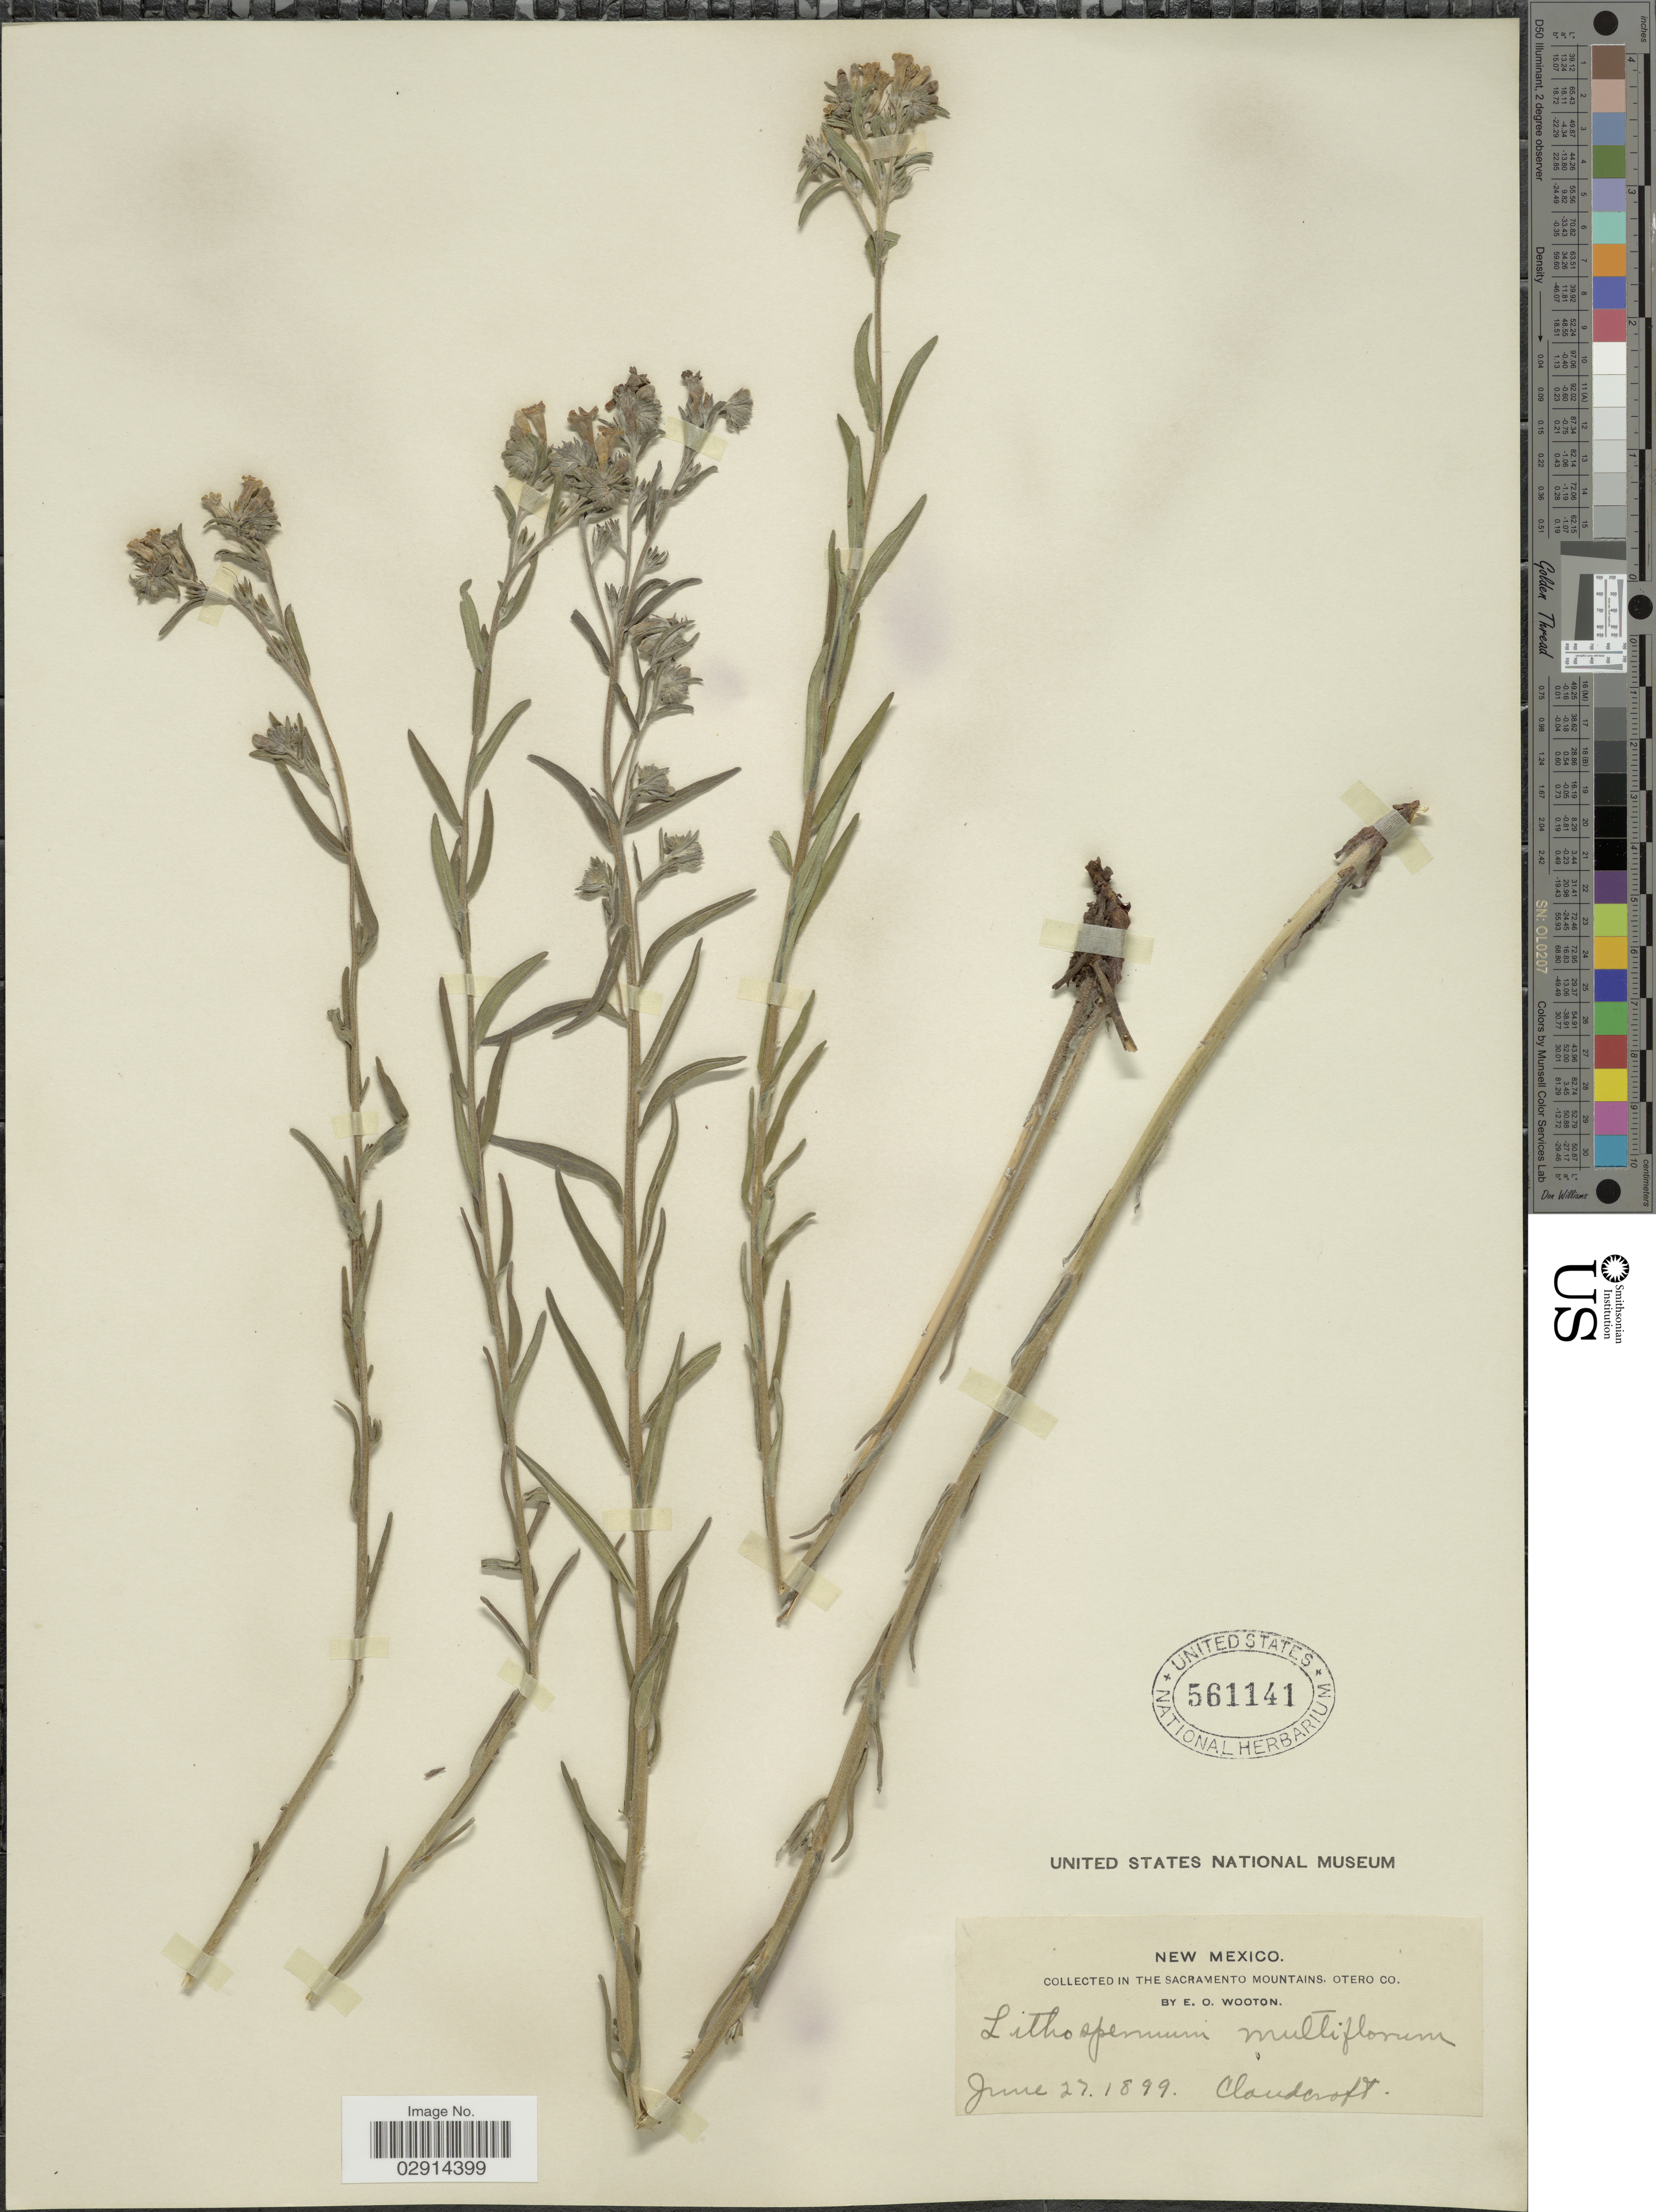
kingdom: Plantae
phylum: Tracheophyta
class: Magnoliopsida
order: Boraginales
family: Boraginaceae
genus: Lithospermum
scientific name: Lithospermum multiflorum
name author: Torr. ex A. Gray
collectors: E. O. Wooton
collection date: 1899-06-27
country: United States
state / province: New Mexico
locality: In the Sacramento Mountains, Otero Co.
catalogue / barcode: US 561141